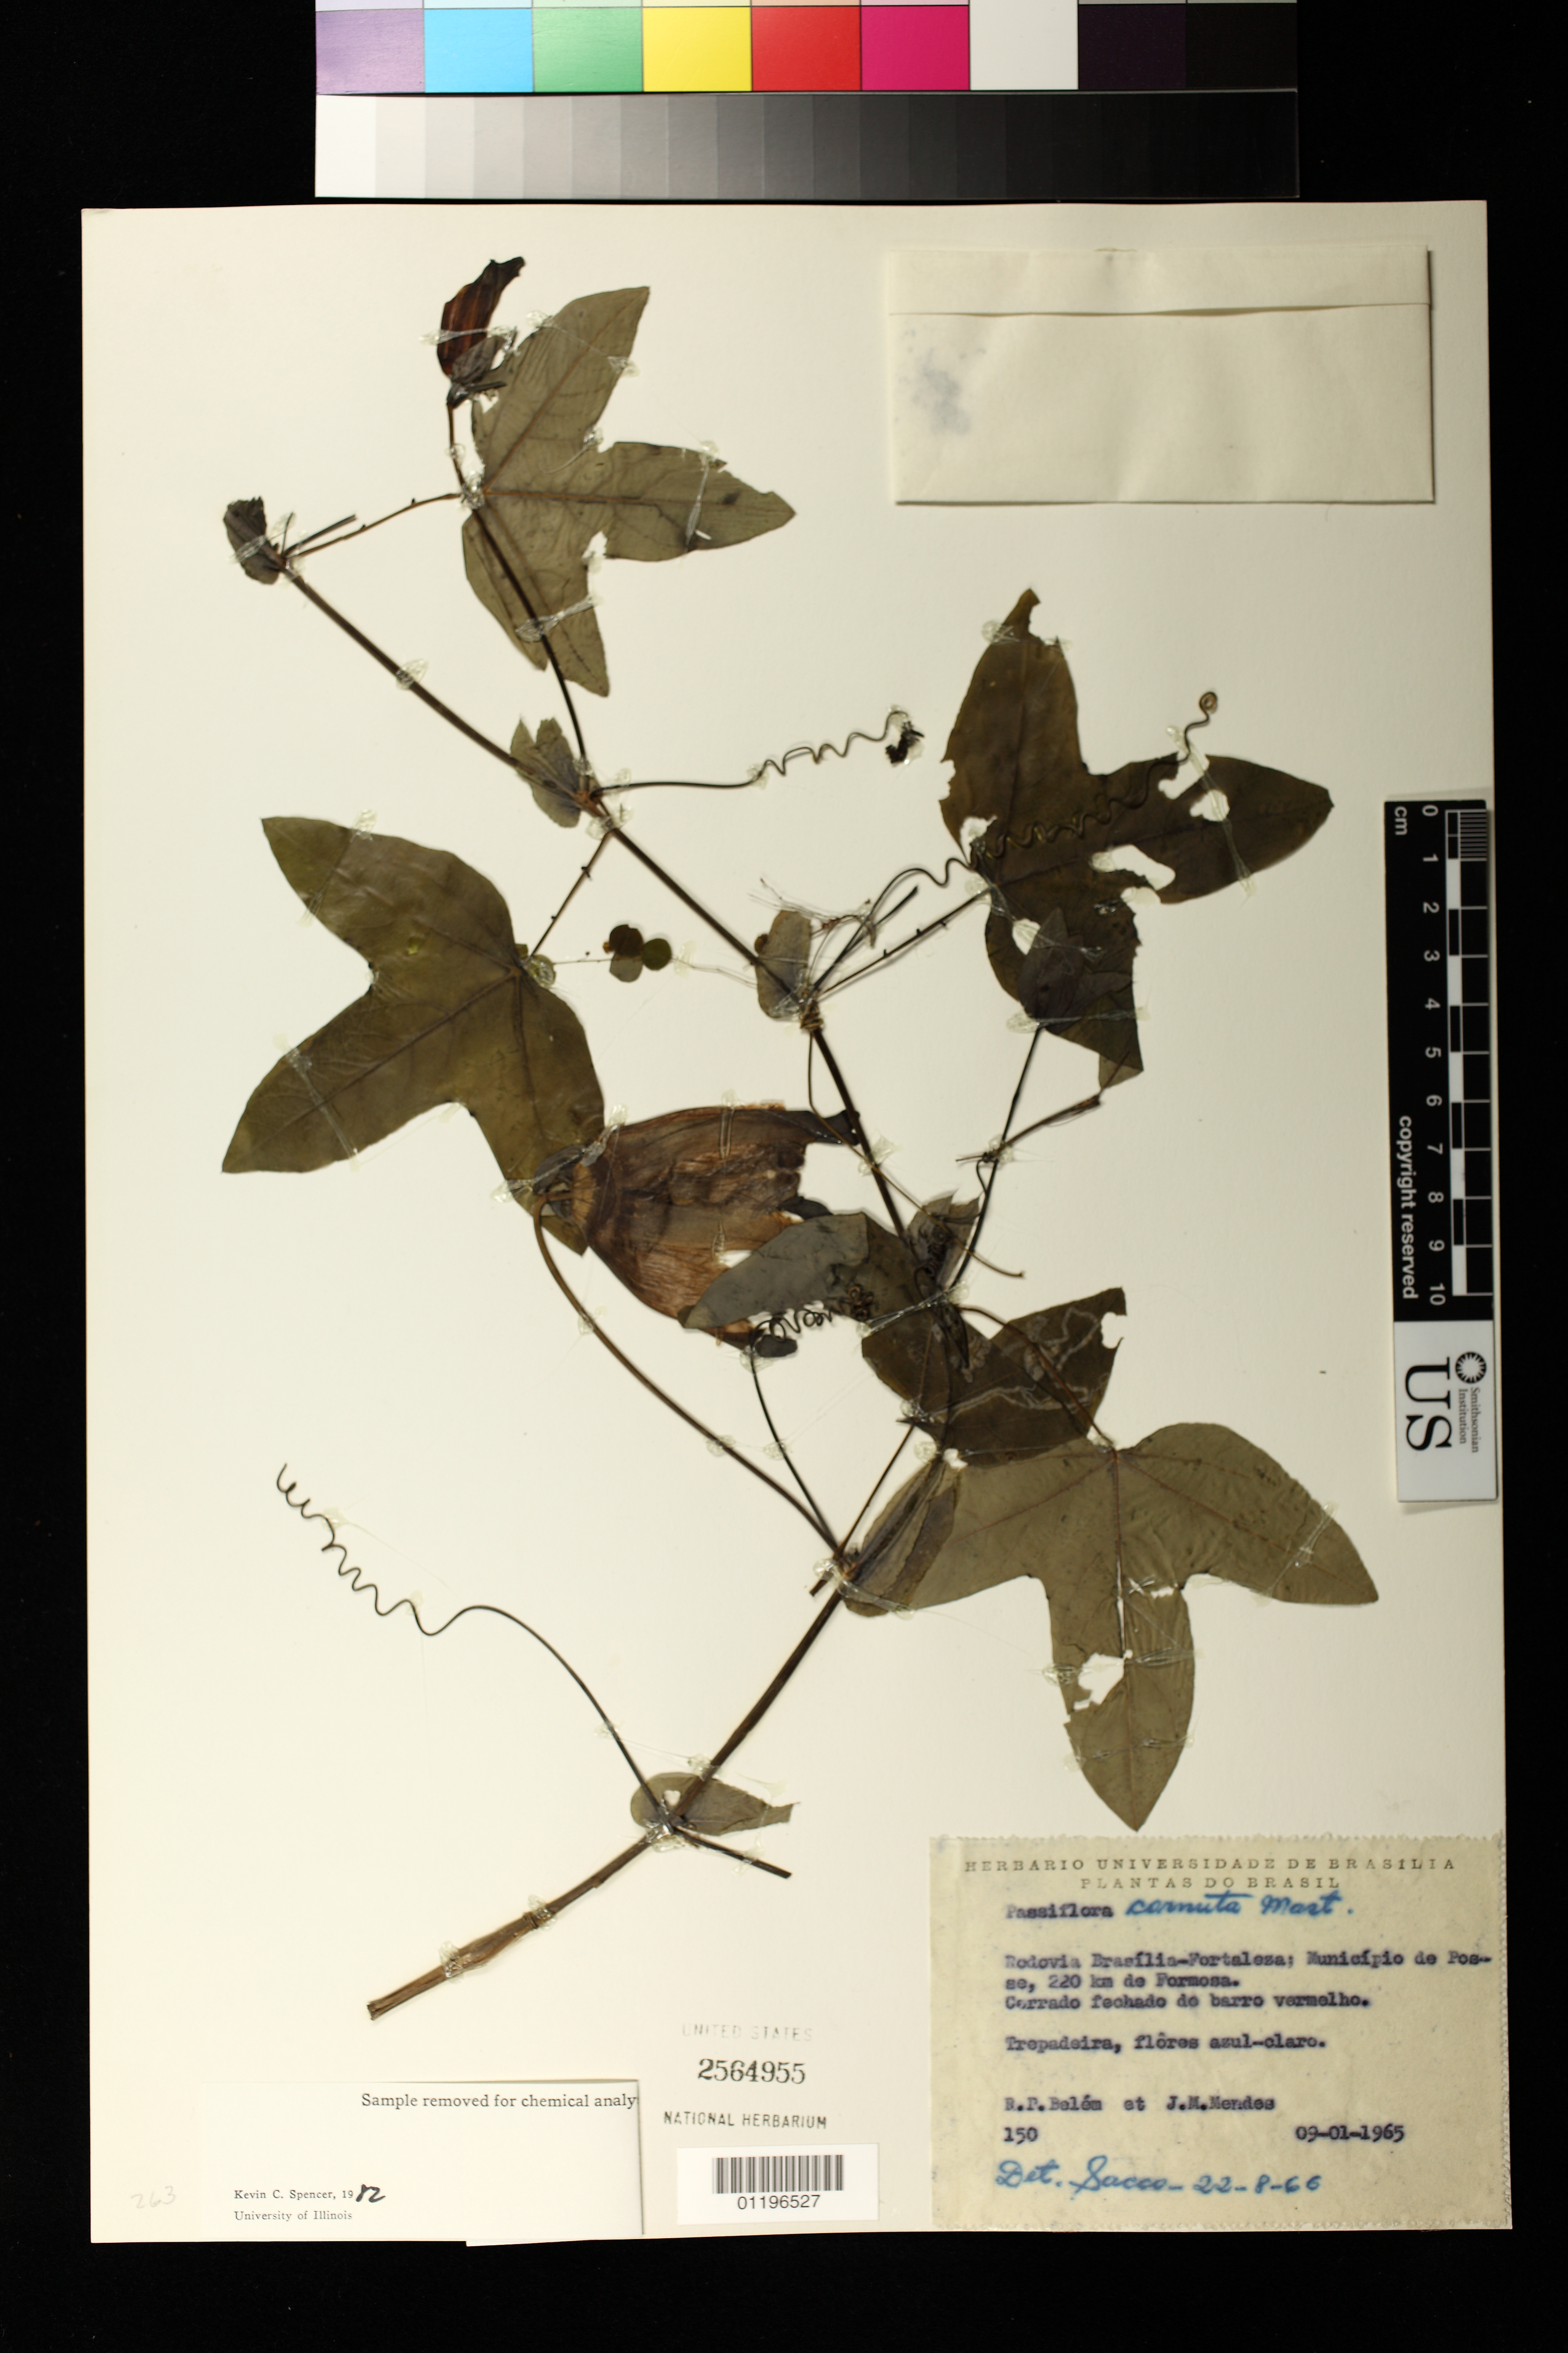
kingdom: Plantae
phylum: Tracheophyta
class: Magnoliopsida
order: Malpighiales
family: Passifloraceae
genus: Passiflora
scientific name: Passiflora cornuta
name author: Mast. in Mart.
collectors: R. Belém & J. M. Mendes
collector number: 150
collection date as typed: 09 Jan 1965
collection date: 1965-01-09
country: Brazil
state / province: Goiás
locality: Rodovia Brasilia-Fortaleza; Municipio de Posse, 220 km de Formosa.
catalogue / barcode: US 2564955